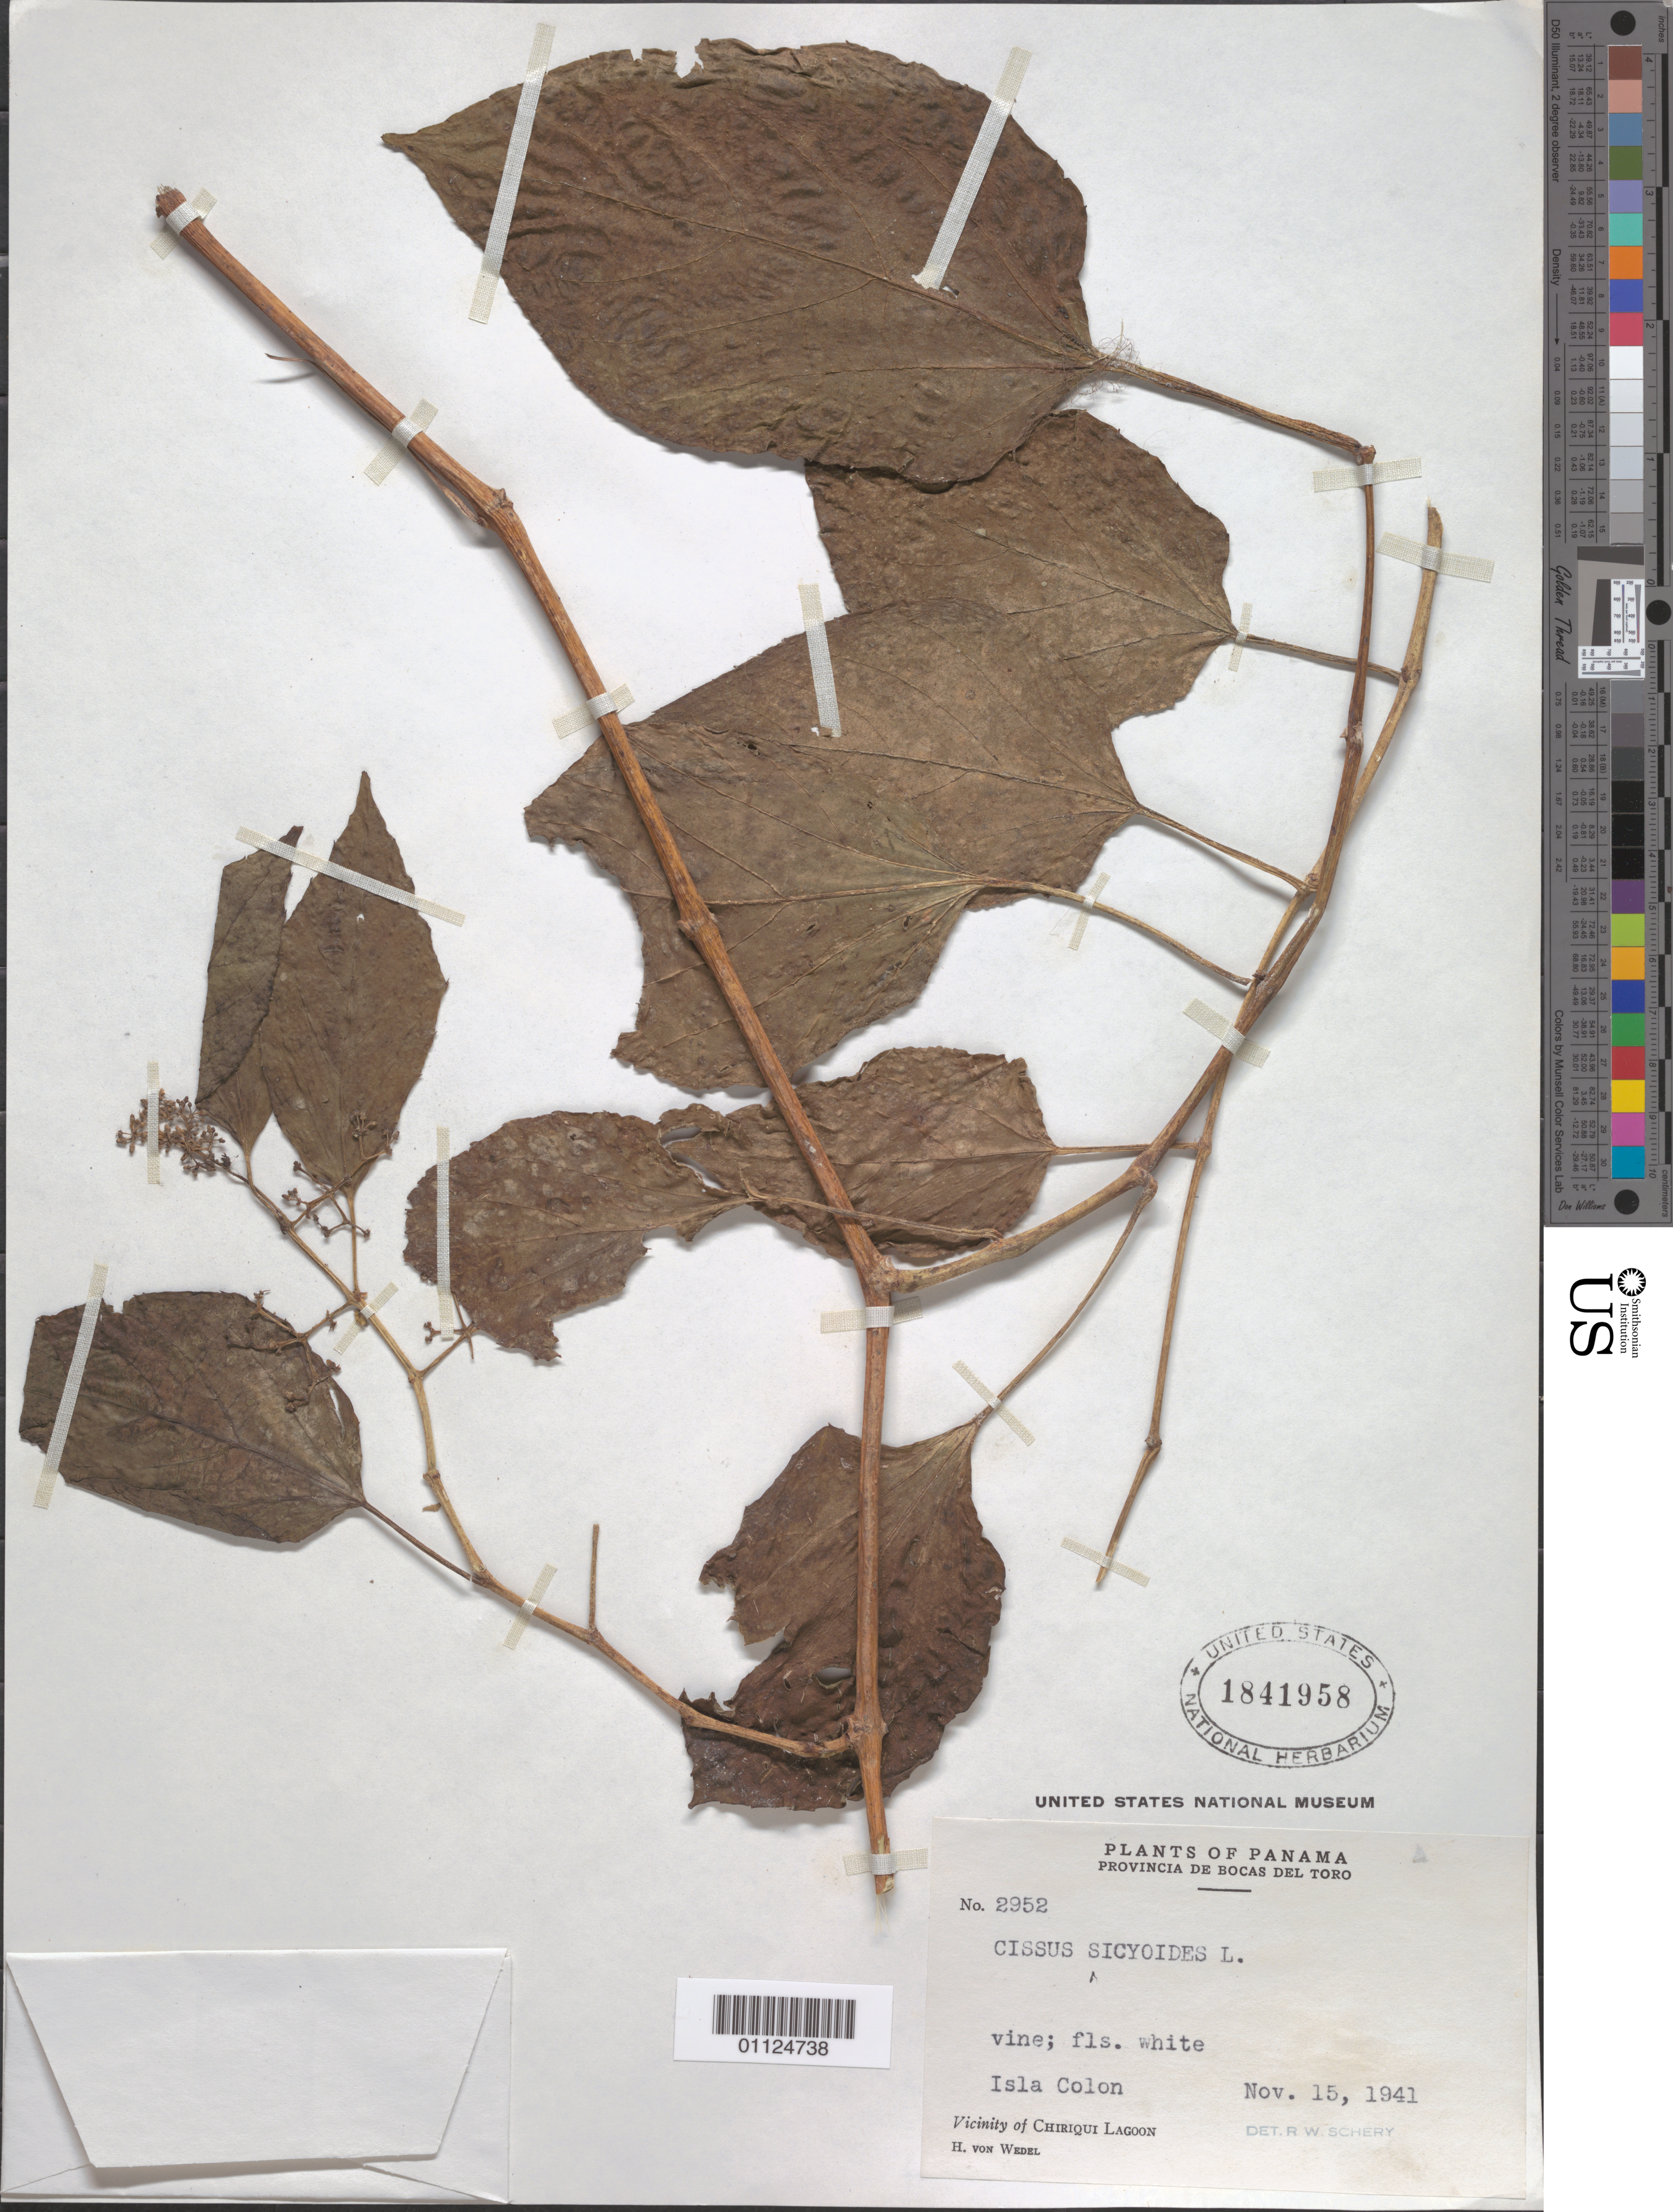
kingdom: Plantae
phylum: Tracheophyta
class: Magnoliopsida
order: Vitales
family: Vitaceae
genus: Cissus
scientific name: Cissus verticillata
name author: (L.) Nicolson & C.E. Jarvis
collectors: H. von Wedel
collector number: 2952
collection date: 1941-11-15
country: Panama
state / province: Bocas del Toro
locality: Isla Colon. Vicinity of Chiriqui Lagoon.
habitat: Vine.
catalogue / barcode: US 1841958